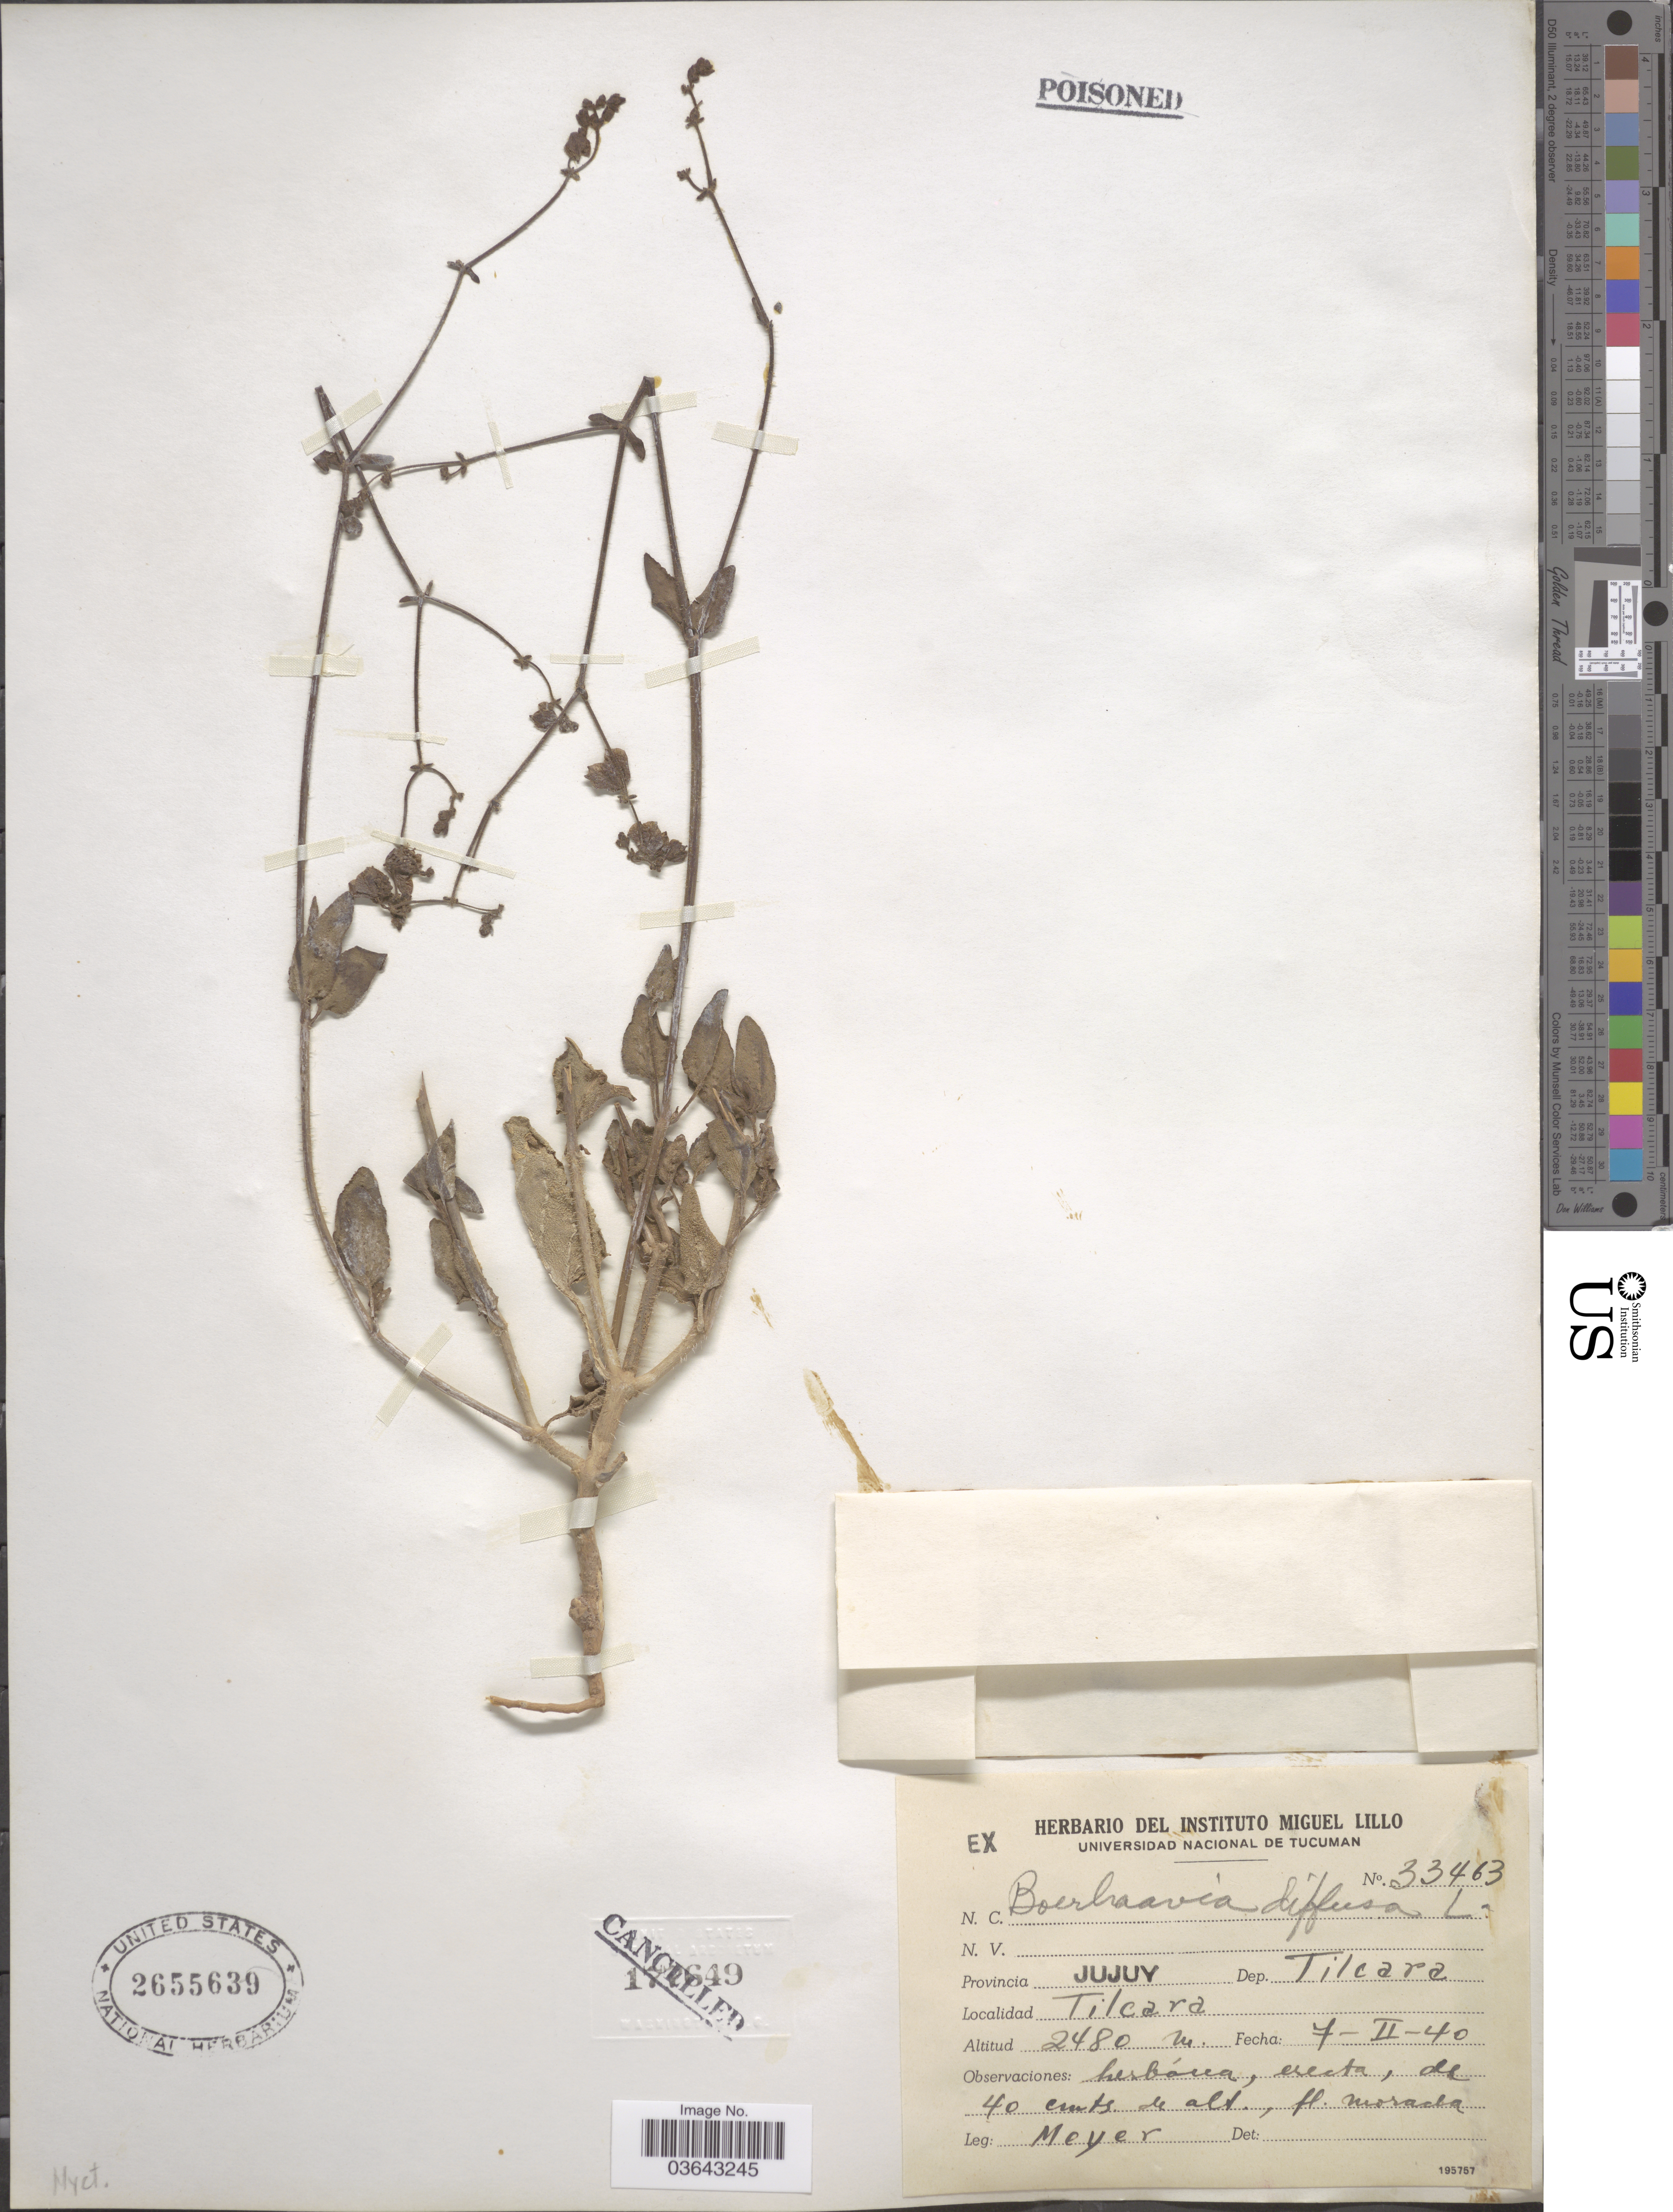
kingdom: Plantae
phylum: Tracheophyta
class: Magnoliopsida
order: Caryophyllales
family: Nyctaginaceae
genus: Boerhavia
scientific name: Boerhavia diffusa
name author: L.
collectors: -- Meyer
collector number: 33463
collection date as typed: Transcribed d/m/y: 7/2/40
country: Argentina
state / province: Jujuy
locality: Dep. Tilcara. Tilcara.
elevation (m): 2480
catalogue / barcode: US 2655639